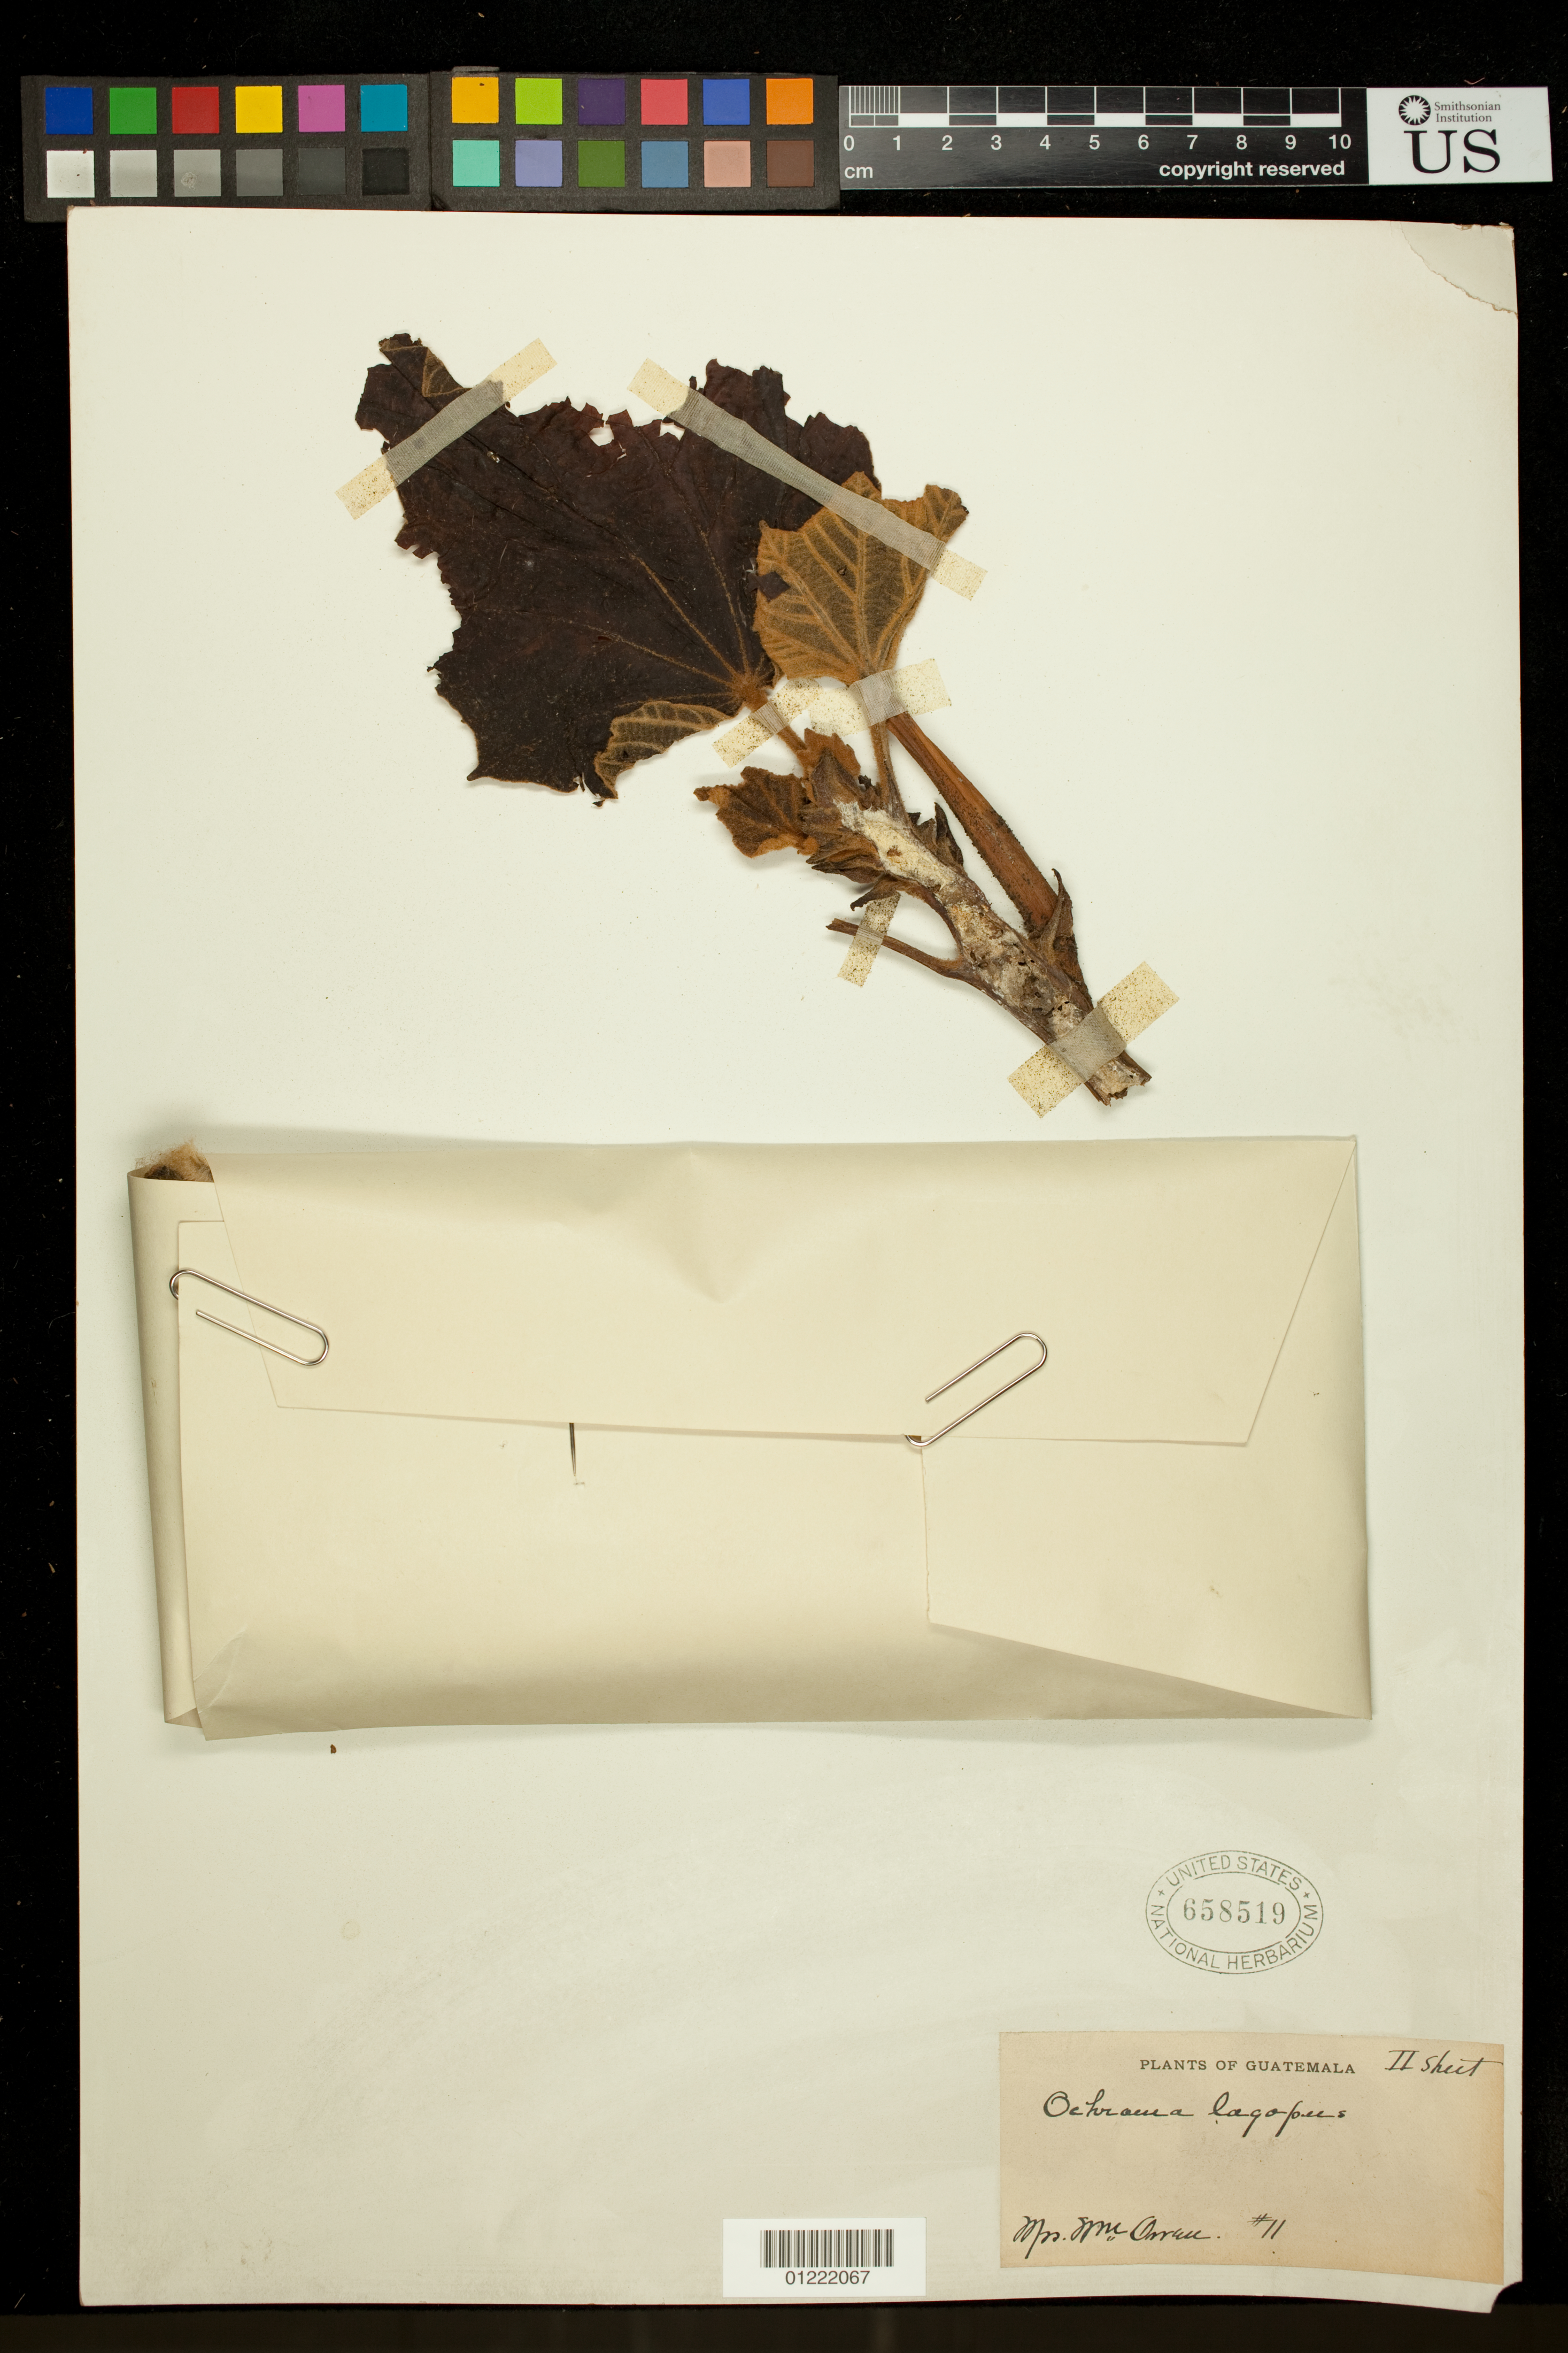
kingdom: Plantae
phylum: Tracheophyta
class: Magnoliopsida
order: Malvales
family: Malvaceae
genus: Ochroma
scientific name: Ochroma pyramidale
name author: (Cav. ex Lam.) Urb.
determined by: Dorr, L. J., (BOT), Smithsonian Institution - National Museum of Natural History (UNITED STATES)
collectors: W. Owen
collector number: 11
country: Guatemala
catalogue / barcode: US 658519